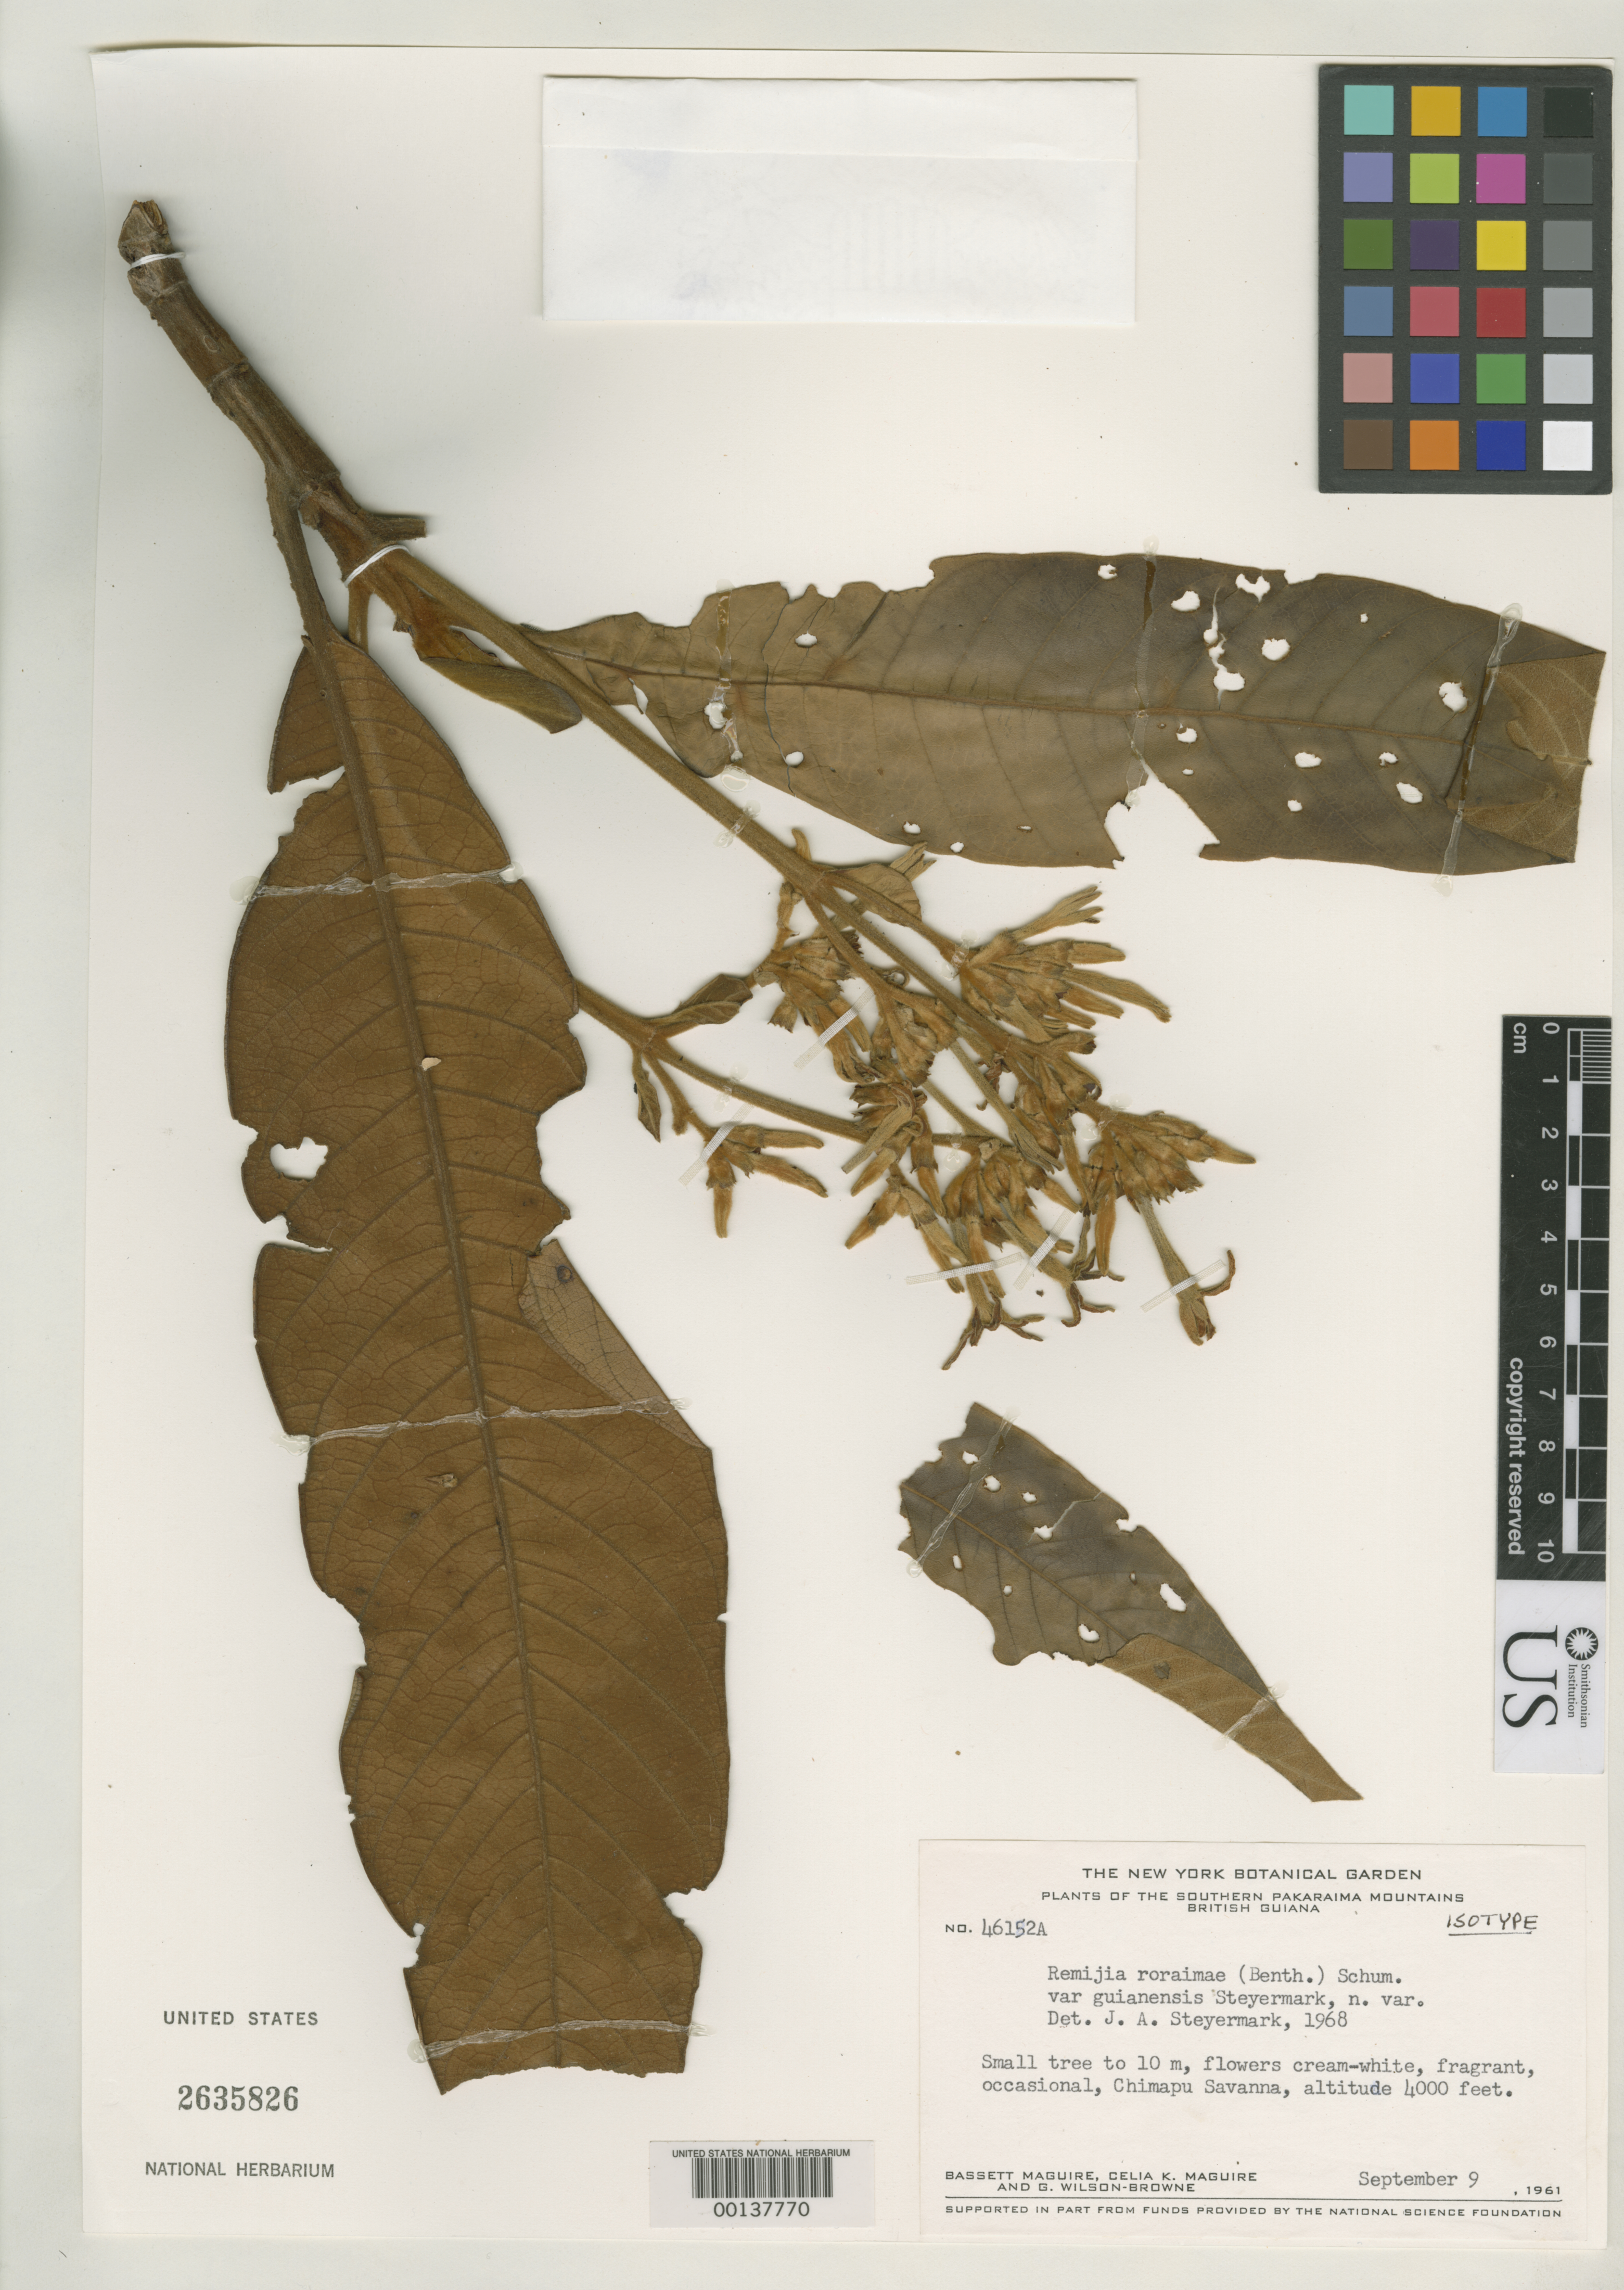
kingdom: Plantae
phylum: Tracheophyta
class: Magnoliopsida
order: Gentianales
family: Rubiaceae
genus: Remijia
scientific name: Remijia roraimae var. guianensis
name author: Steyerm.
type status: Isotype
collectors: B. Maguire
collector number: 46152 A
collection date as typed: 09 Sep 1961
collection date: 1961-09-09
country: Guyana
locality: Southern Pakaraima Mts., Chimapu Savanna; alt. 1210 ft.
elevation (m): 369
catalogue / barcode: US 2635826